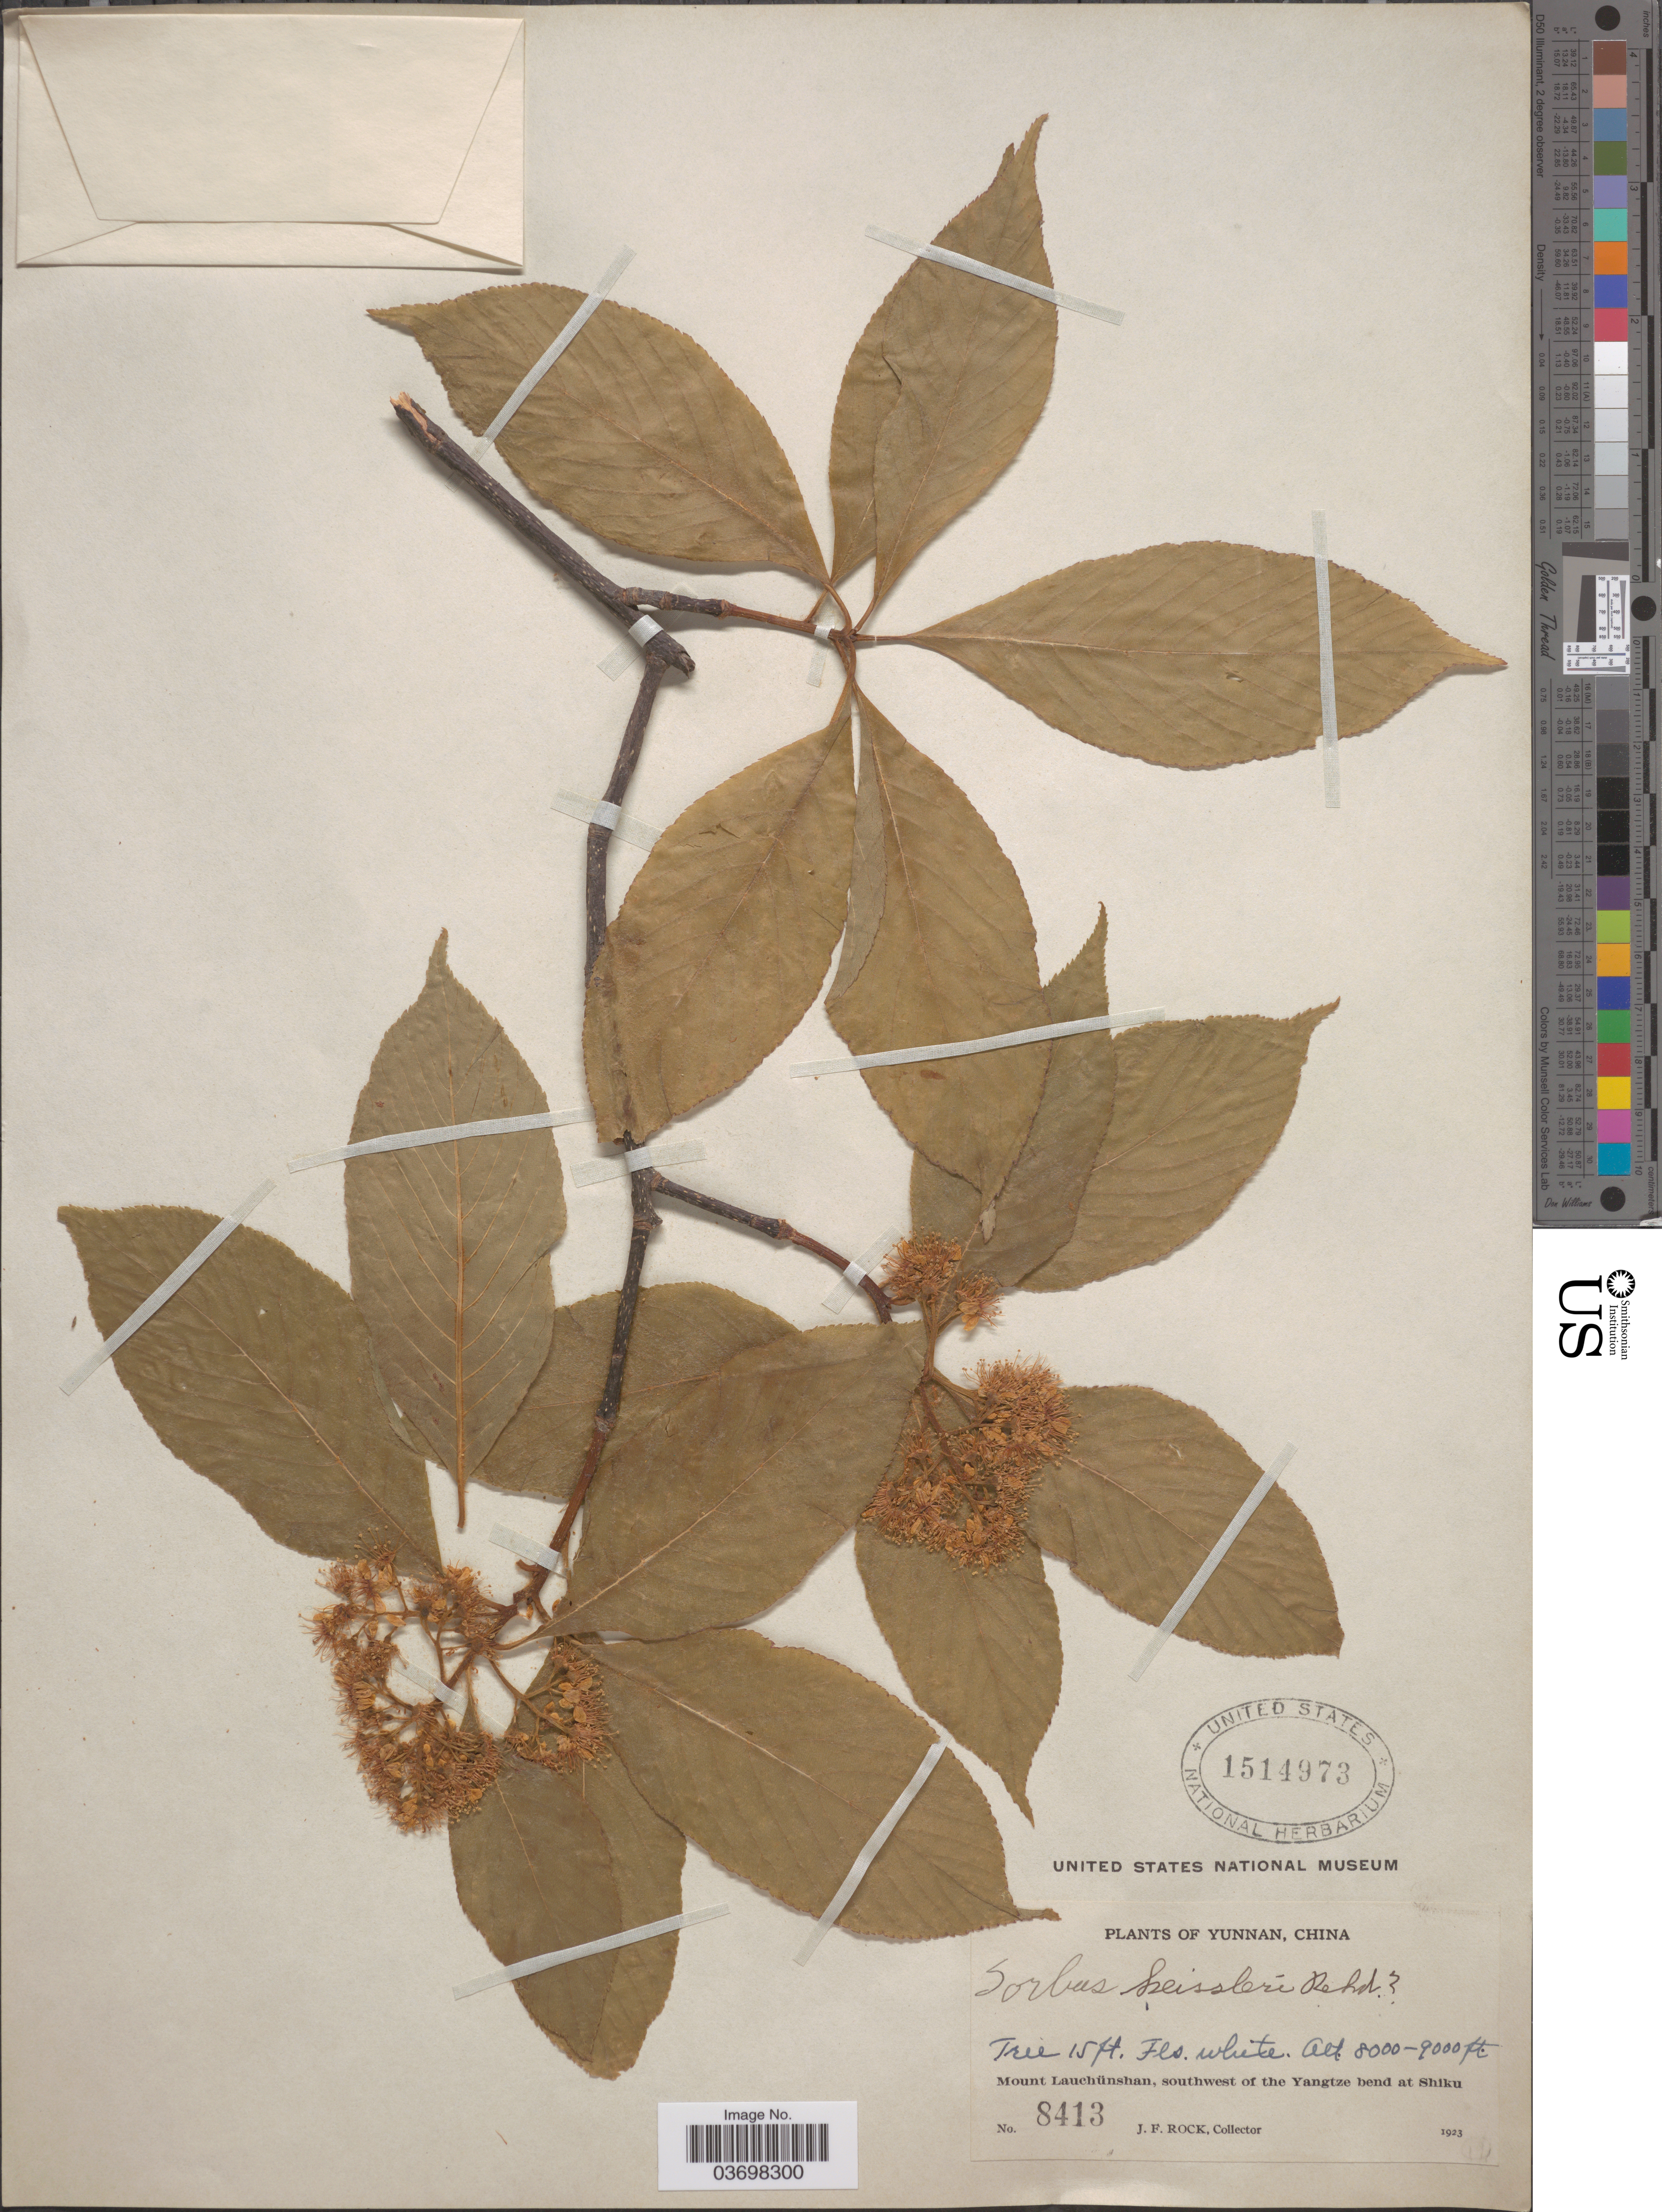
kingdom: Plantae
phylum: Tracheophyta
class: Magnoliopsida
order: Rosales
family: Rosaceae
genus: Sorbus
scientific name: Sorbus keissleri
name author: (C.K. Schneid.) Rehder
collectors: J. Rock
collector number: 8413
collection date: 1923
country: China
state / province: Yunnan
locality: Mount Lauchünshan, southwest of the Yangtze bend at Shiku.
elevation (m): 2438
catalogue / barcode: US 1514973